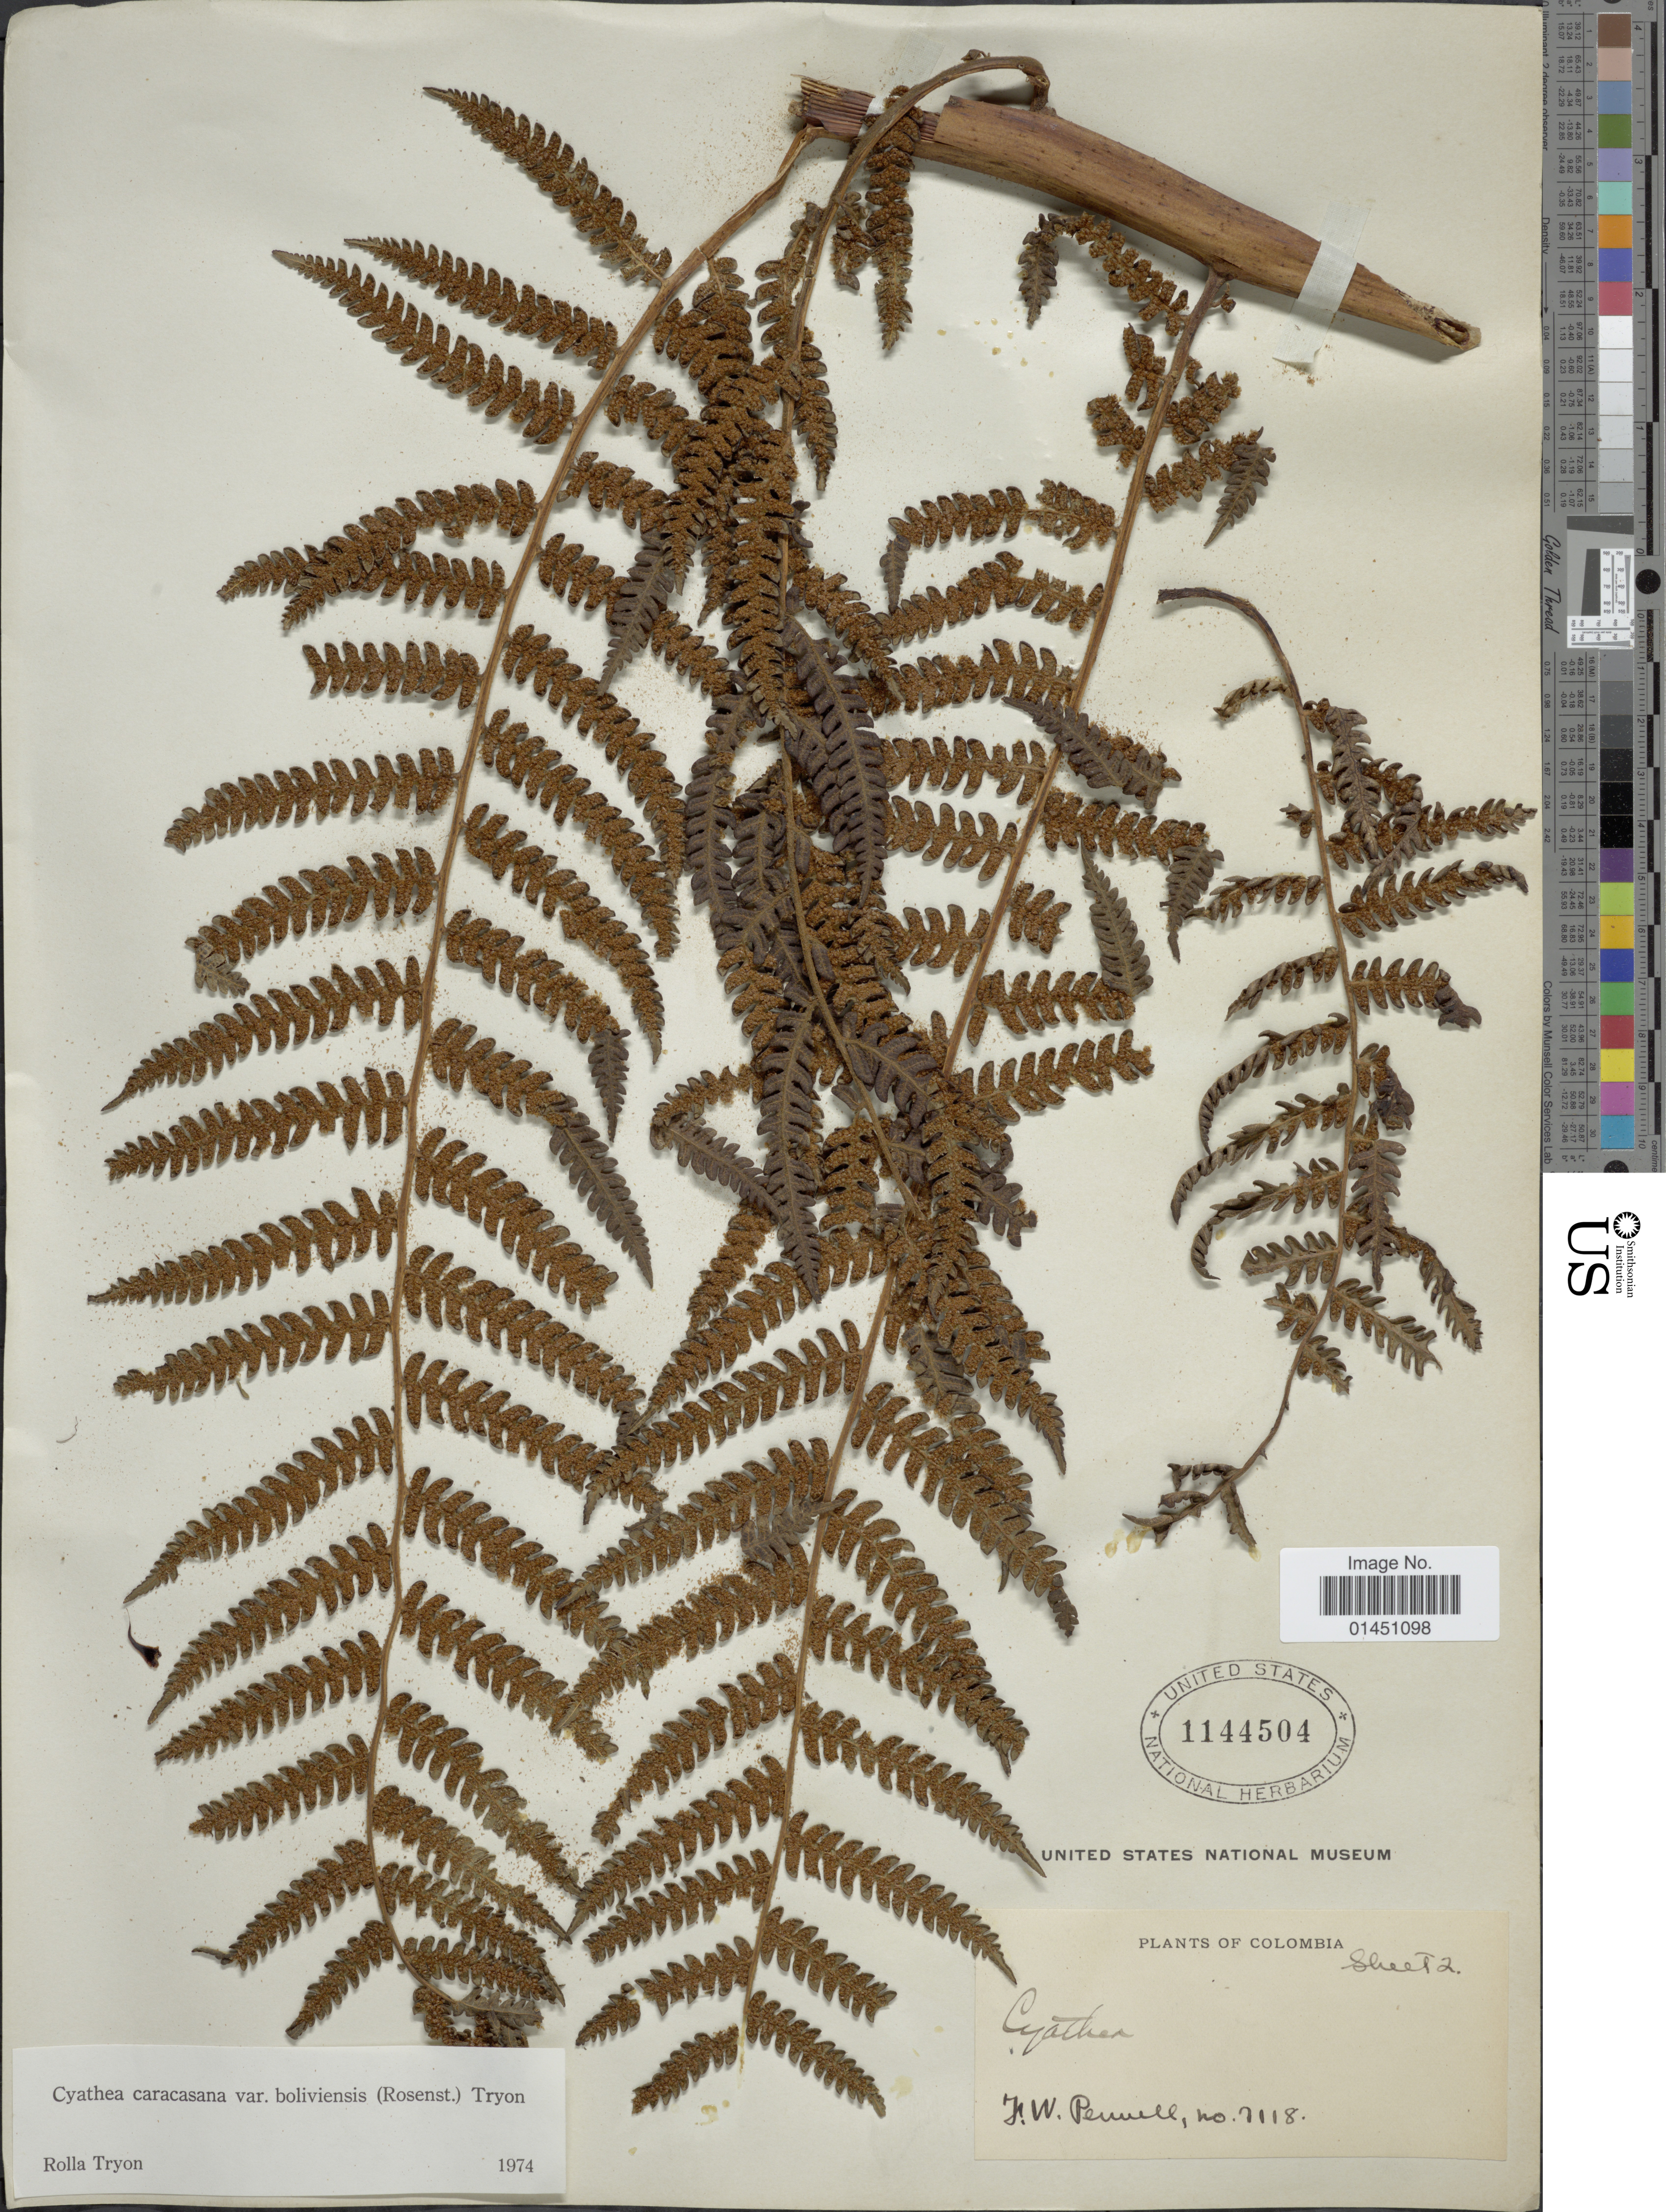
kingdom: Plantae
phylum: Tracheophyta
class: Polypodiopsida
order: Cyatheales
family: Cyatheaceae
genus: Cyathea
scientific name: Cyathea caracasana var. boliviensis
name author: (Rosenst.) R.M. Tryon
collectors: F. W. Pennell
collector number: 7118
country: Colombia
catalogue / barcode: US 1144504